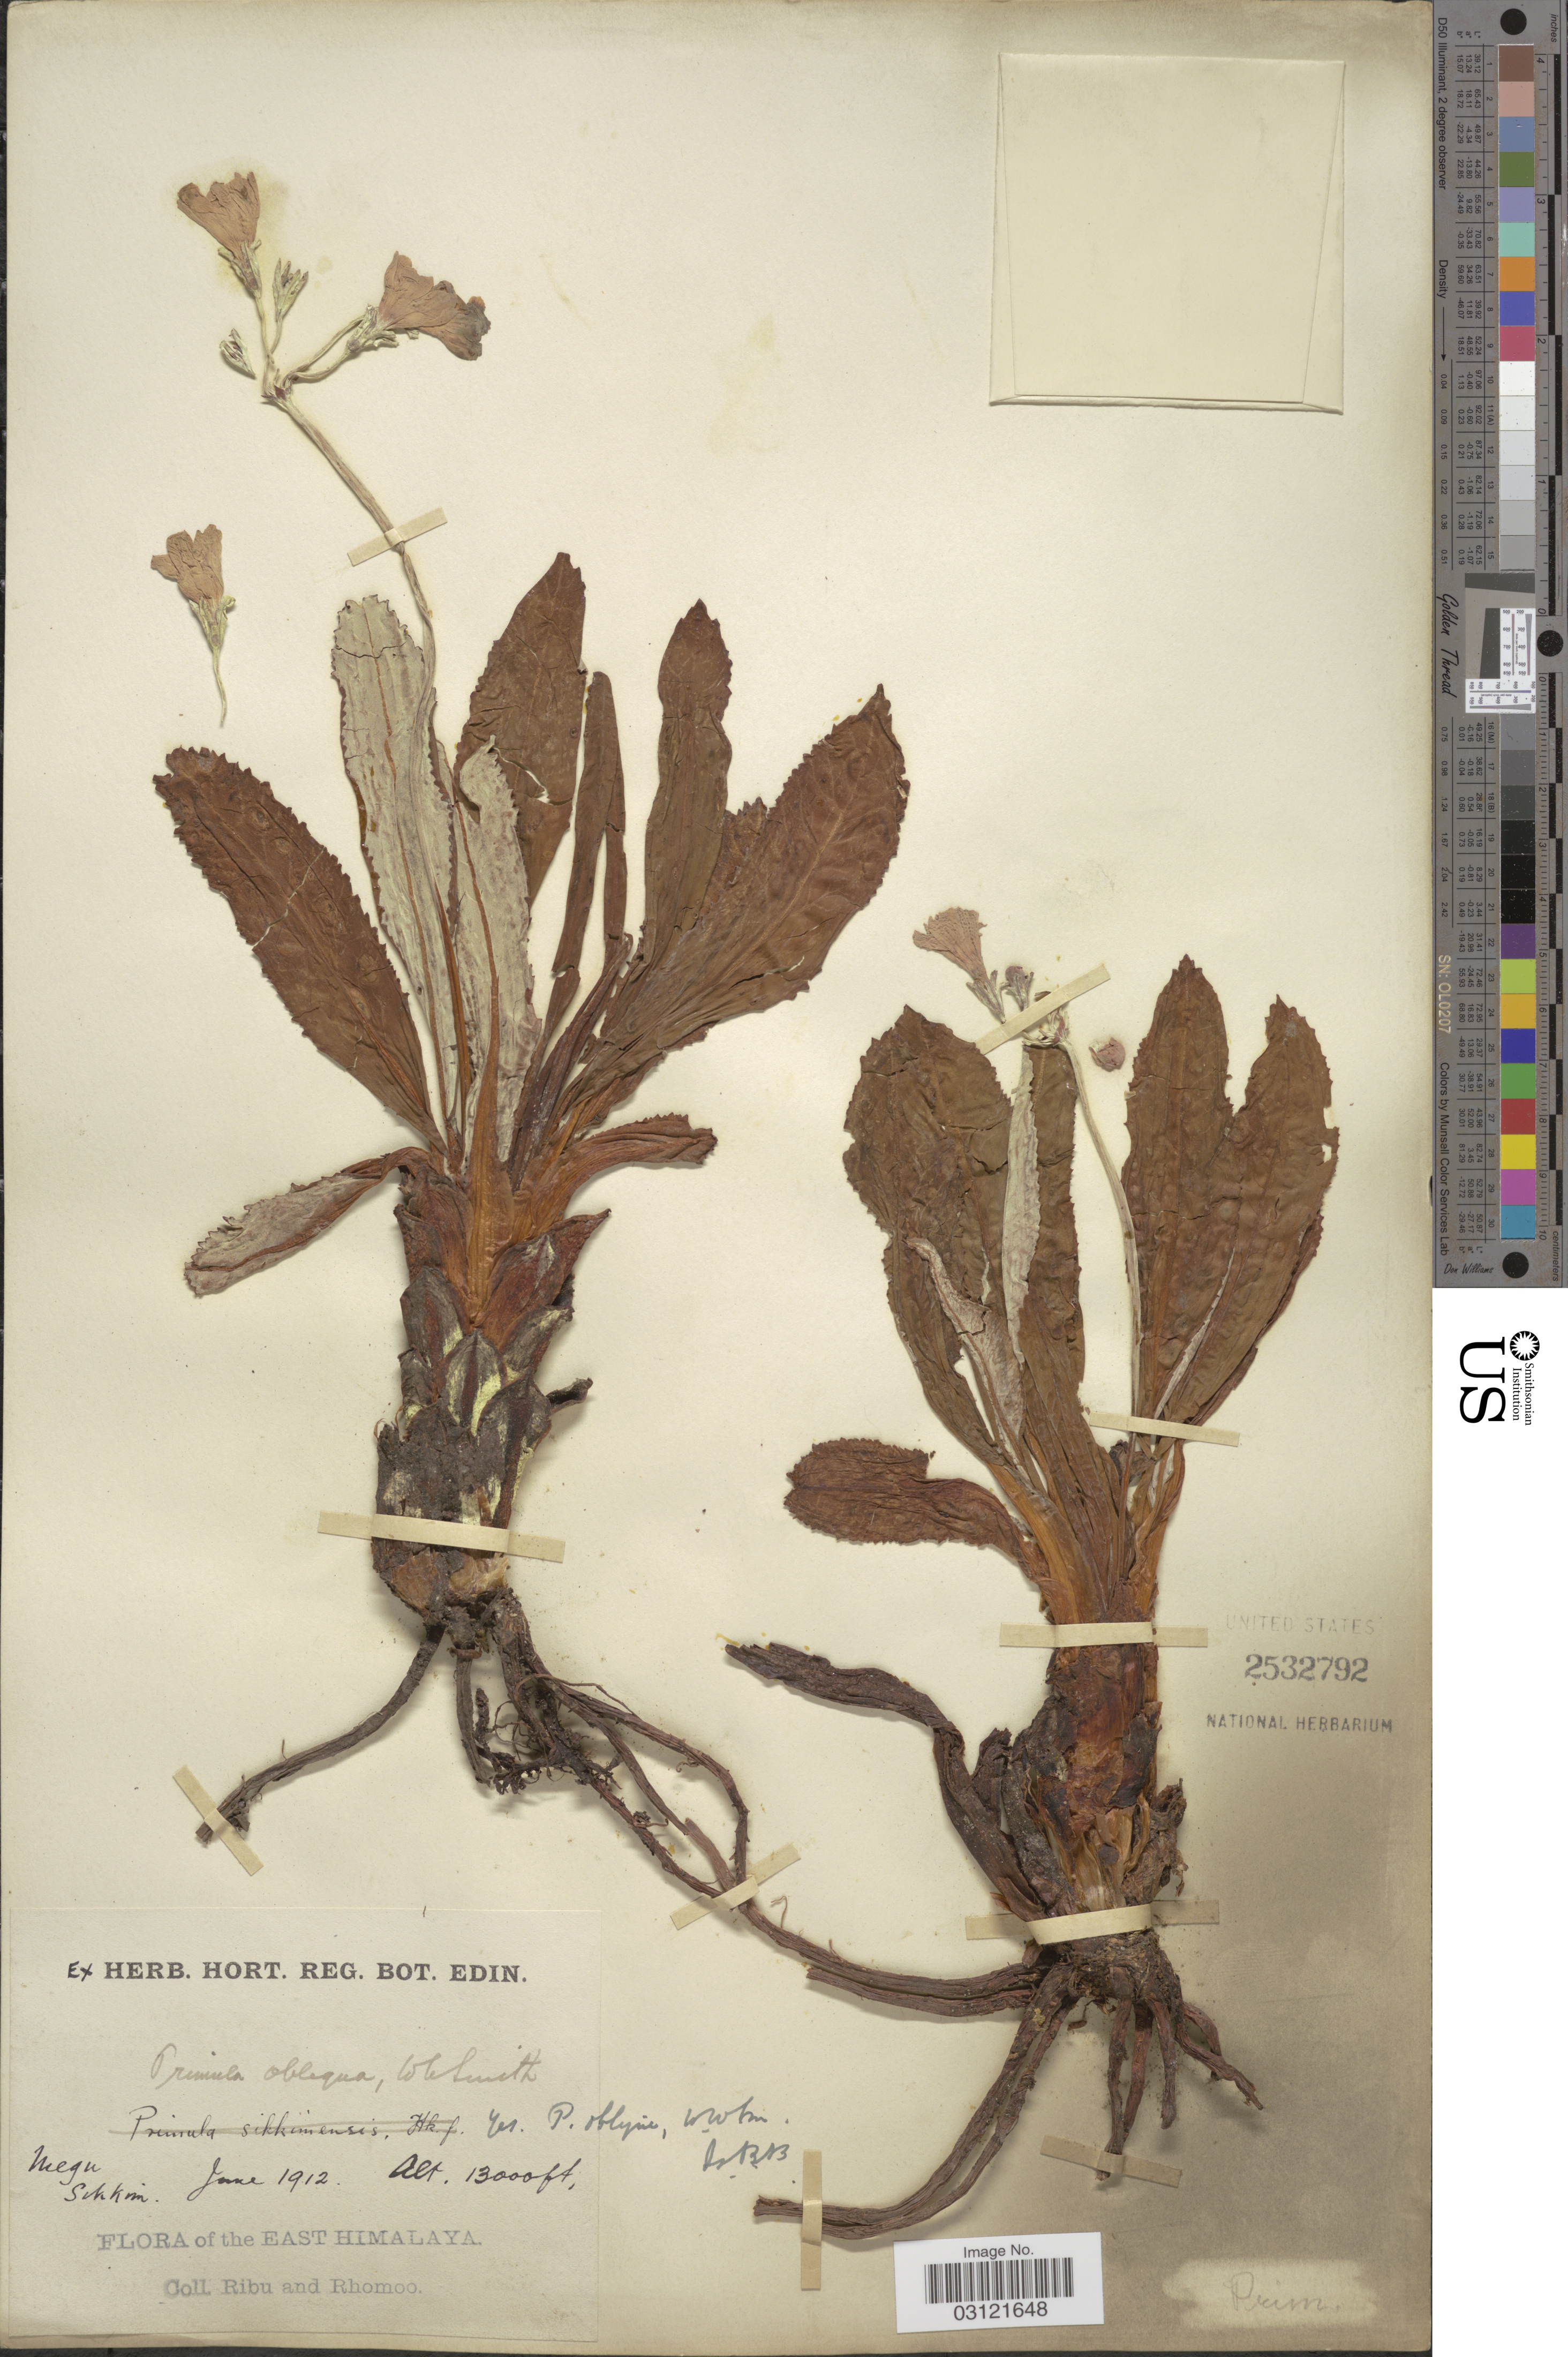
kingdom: Plantae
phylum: Tracheophyta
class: Magnoliopsida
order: Ericales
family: Primulaceae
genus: Primula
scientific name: Primula obliqua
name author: W.W. Sm. in W.W. Sm. & H.R. Fletcher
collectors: Ribu & Rhomoo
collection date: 1912-06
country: India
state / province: Sikkim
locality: Megu. East Himalaya.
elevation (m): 3962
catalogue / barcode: US 2532792